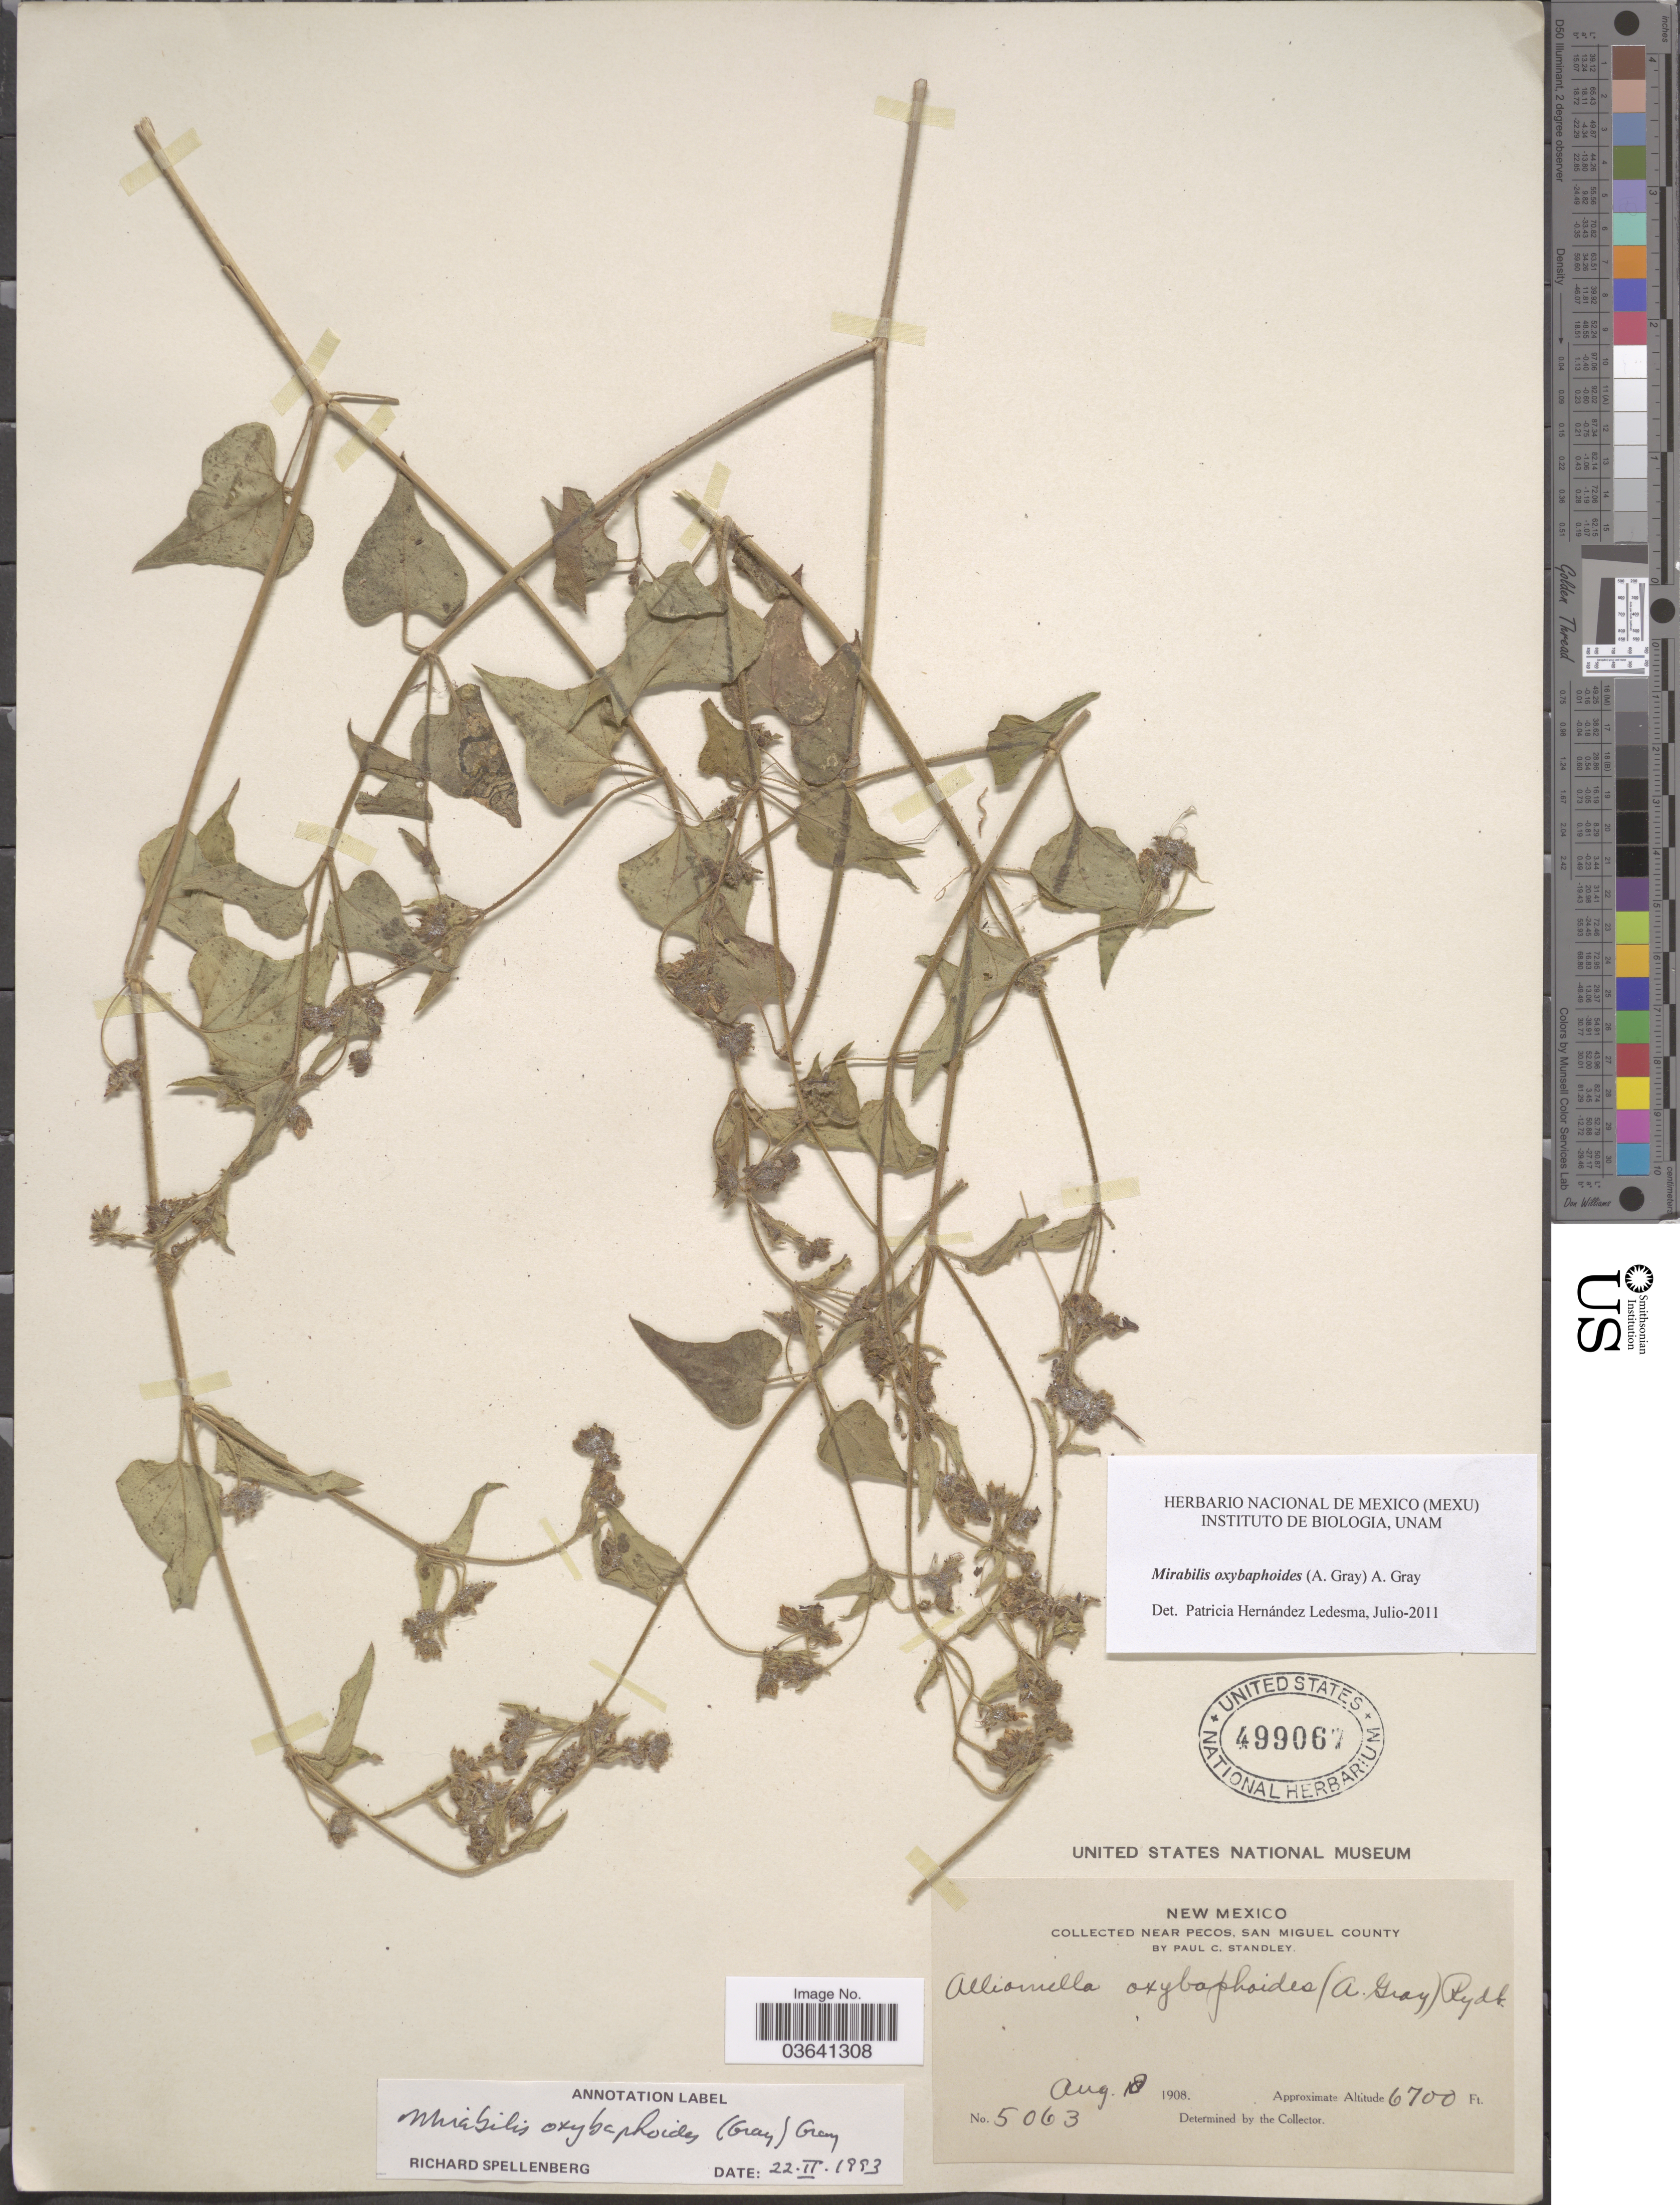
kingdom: Plantae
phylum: Tracheophyta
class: Magnoliopsida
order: Caryophyllales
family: Nyctaginaceae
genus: Mirabilis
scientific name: Mirabilis oxybaphoides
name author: (A. Gray) A. Gray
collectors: P. C. Standley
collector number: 5063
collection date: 1908-08-18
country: United States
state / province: New Mexico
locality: Near Pecos, San Miguel County.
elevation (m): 2042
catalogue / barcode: US 499067